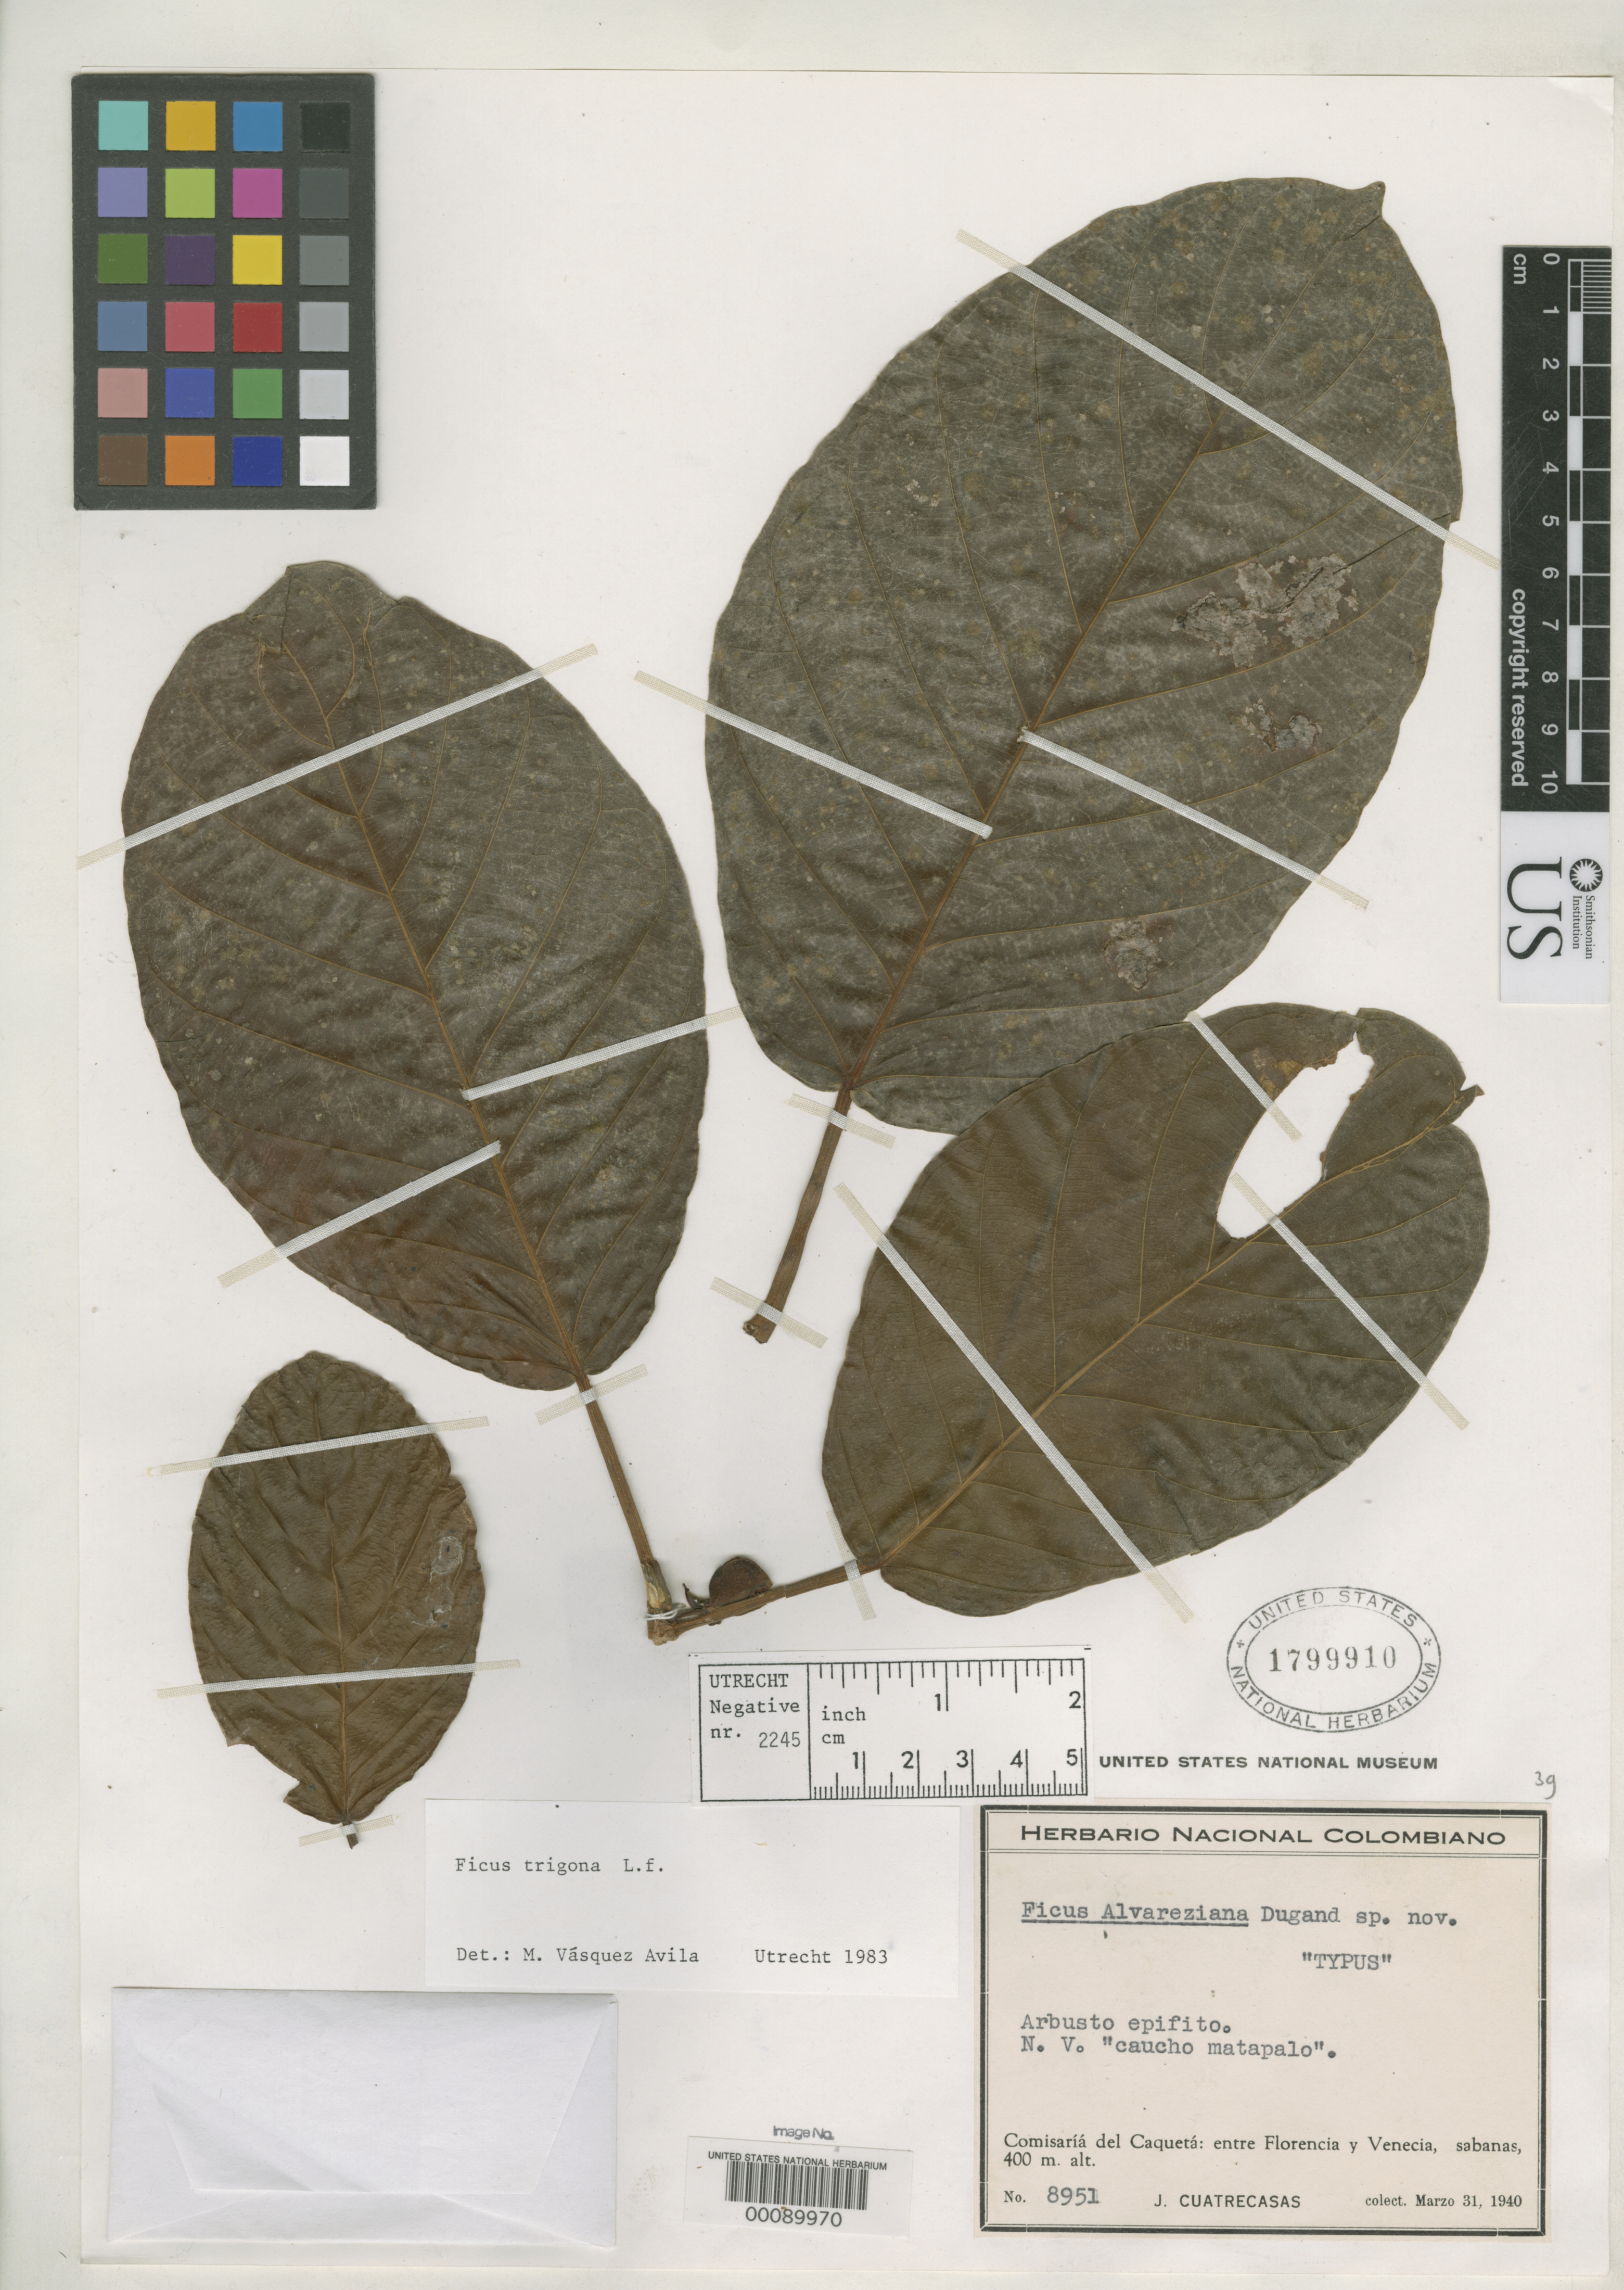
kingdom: Plantae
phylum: Tracheophyta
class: Magnoliopsida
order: Rosales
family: Moraceae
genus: Ficus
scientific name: Ficus alvareziana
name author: Dugand G.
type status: Isotype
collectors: J. Cuatrecasas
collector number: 8951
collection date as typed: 31 Mar 1940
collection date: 1940-03-31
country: Colombia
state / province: Caquetá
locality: Venecio, Rio Ortequaza.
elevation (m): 400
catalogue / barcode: US 1799910